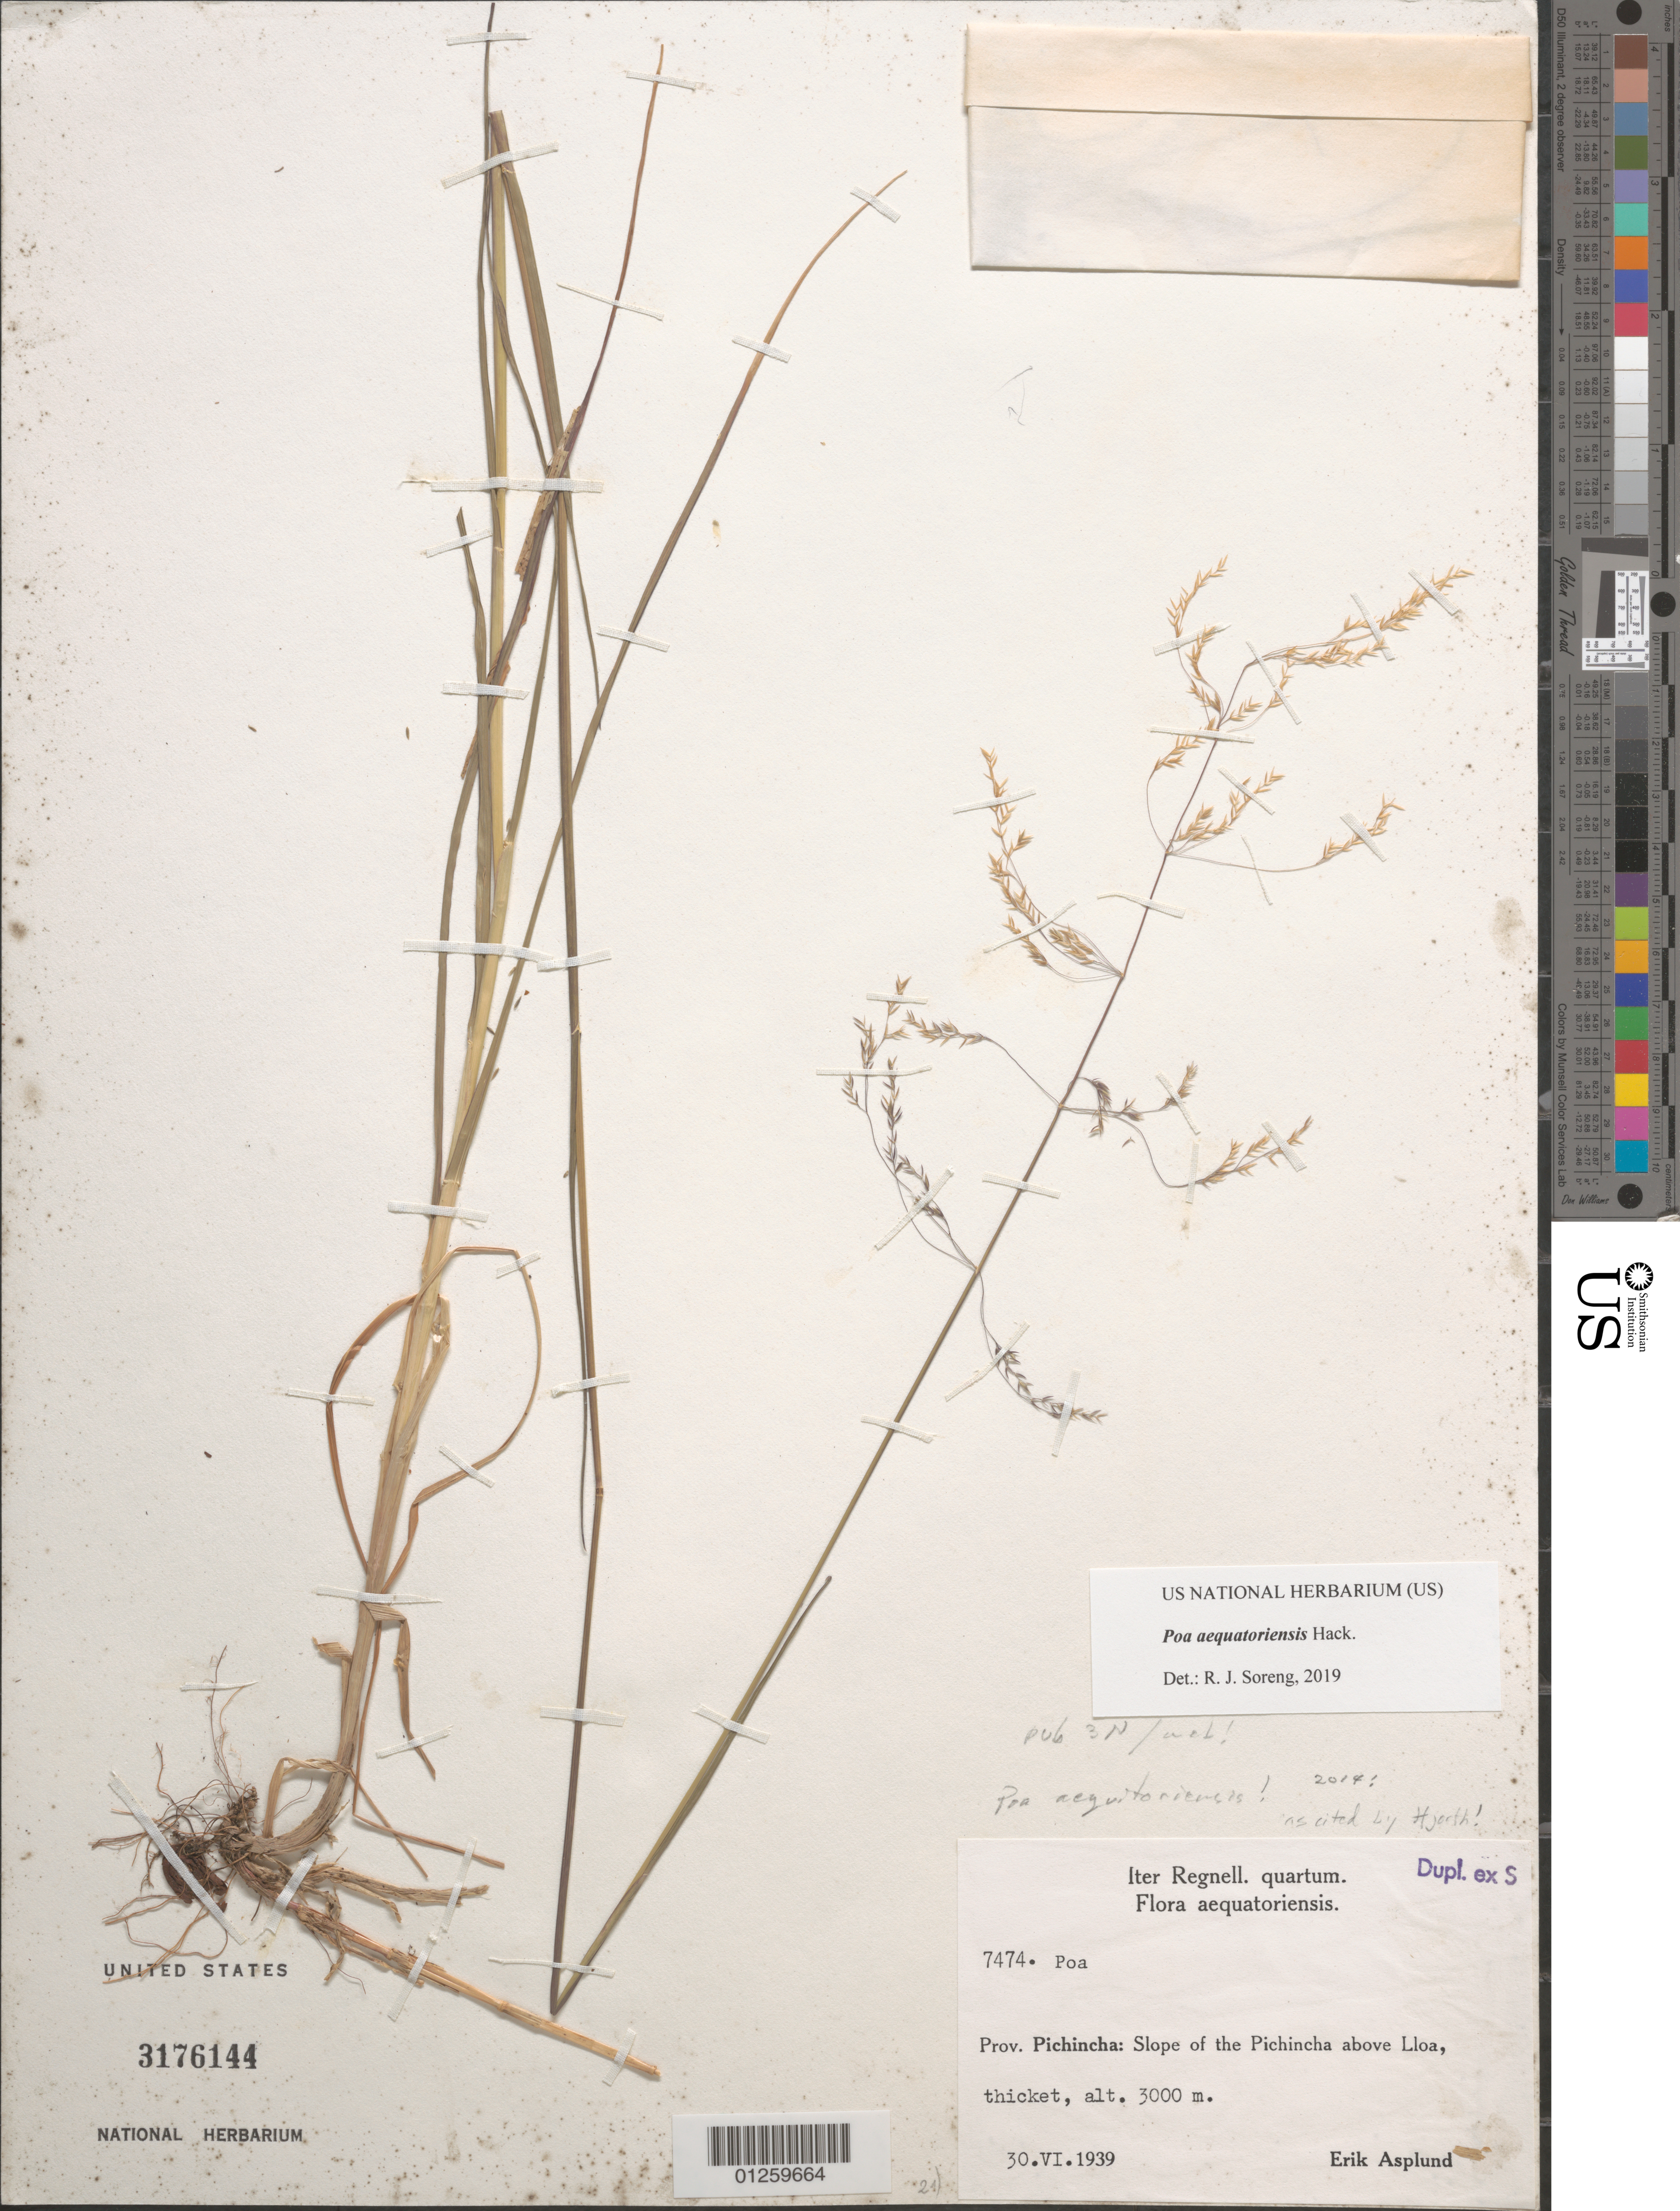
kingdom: Plantae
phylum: Tracheophyta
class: Liliopsida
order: Poales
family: Poaceae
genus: Poa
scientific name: Poa aequatoriensis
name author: Hack.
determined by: Soreng, Robert J., Research Associate (BOT), Smithsonian Institution - National Museum of Natural History (UNITED STATES)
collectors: E. Asplund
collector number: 7474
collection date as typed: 30.VI.1939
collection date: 1939-06-30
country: Ecuador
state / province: Pichincha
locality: Slope of Pichincha above Lloa, thicket,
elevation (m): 3000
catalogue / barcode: US 3176144